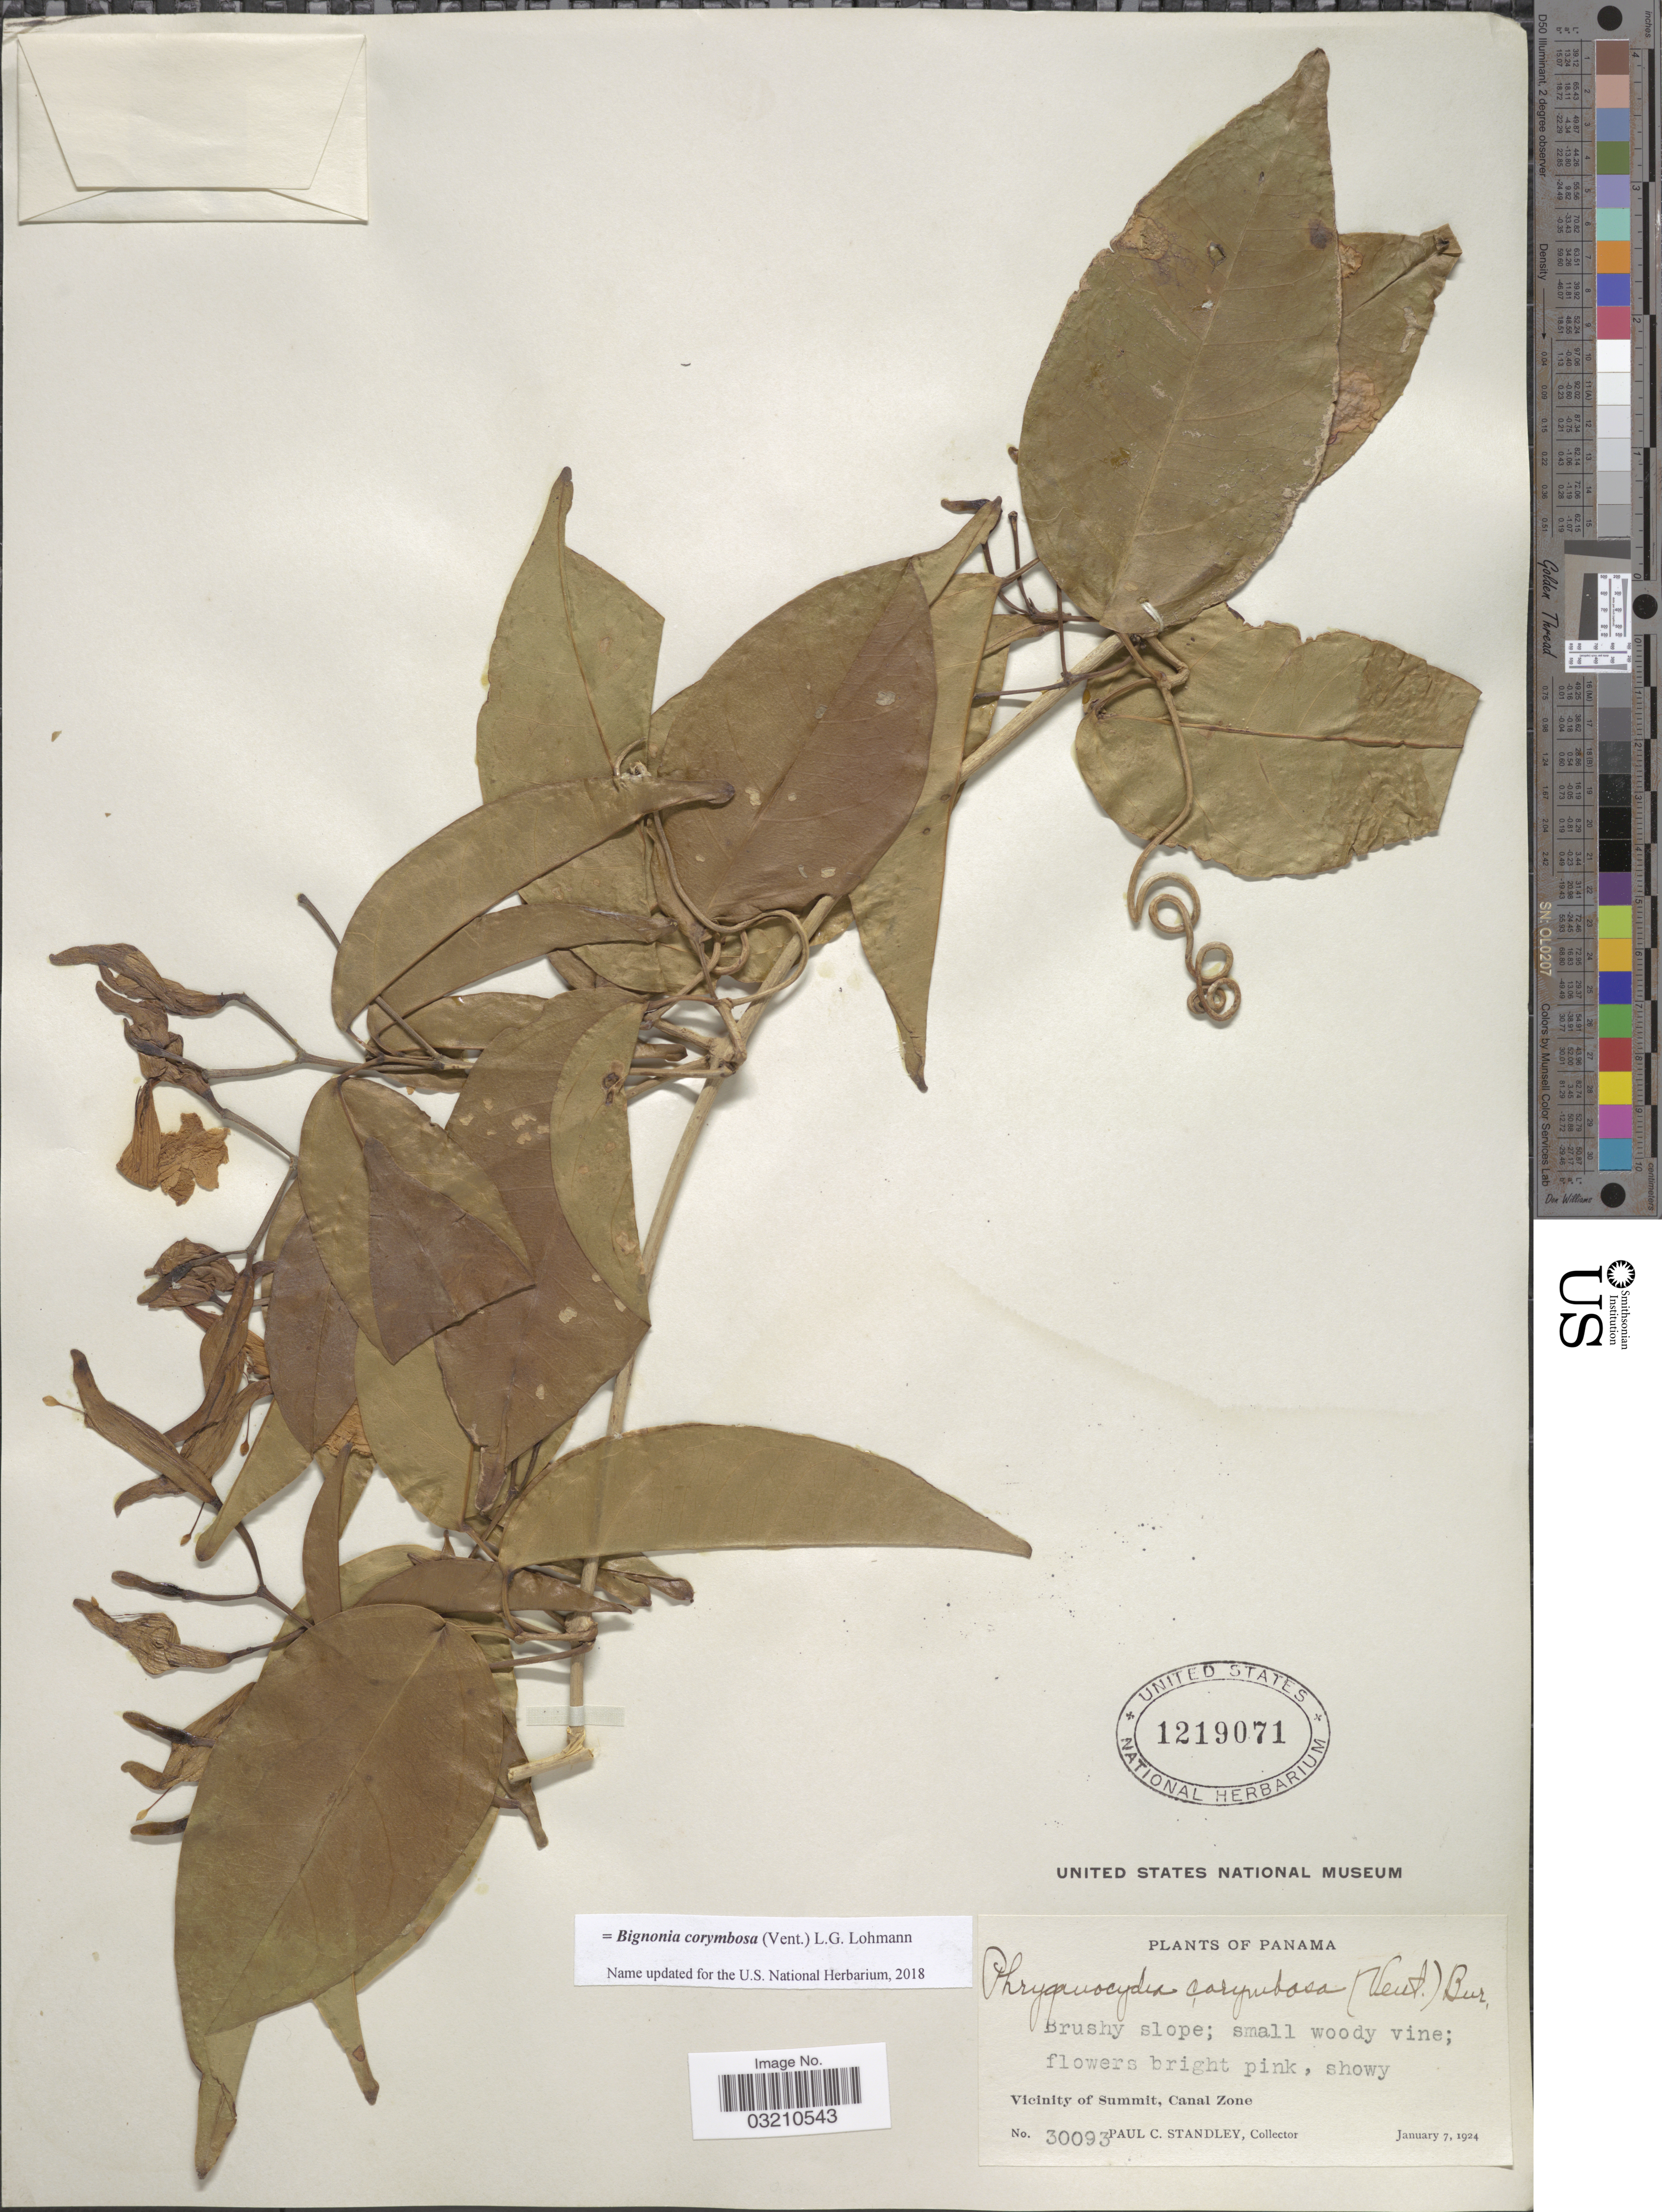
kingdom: Plantae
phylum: Tracheophyta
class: Magnoliopsida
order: Lamiales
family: Bignoniaceae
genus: Bignonia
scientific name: Bignonia corymbosa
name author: (Vent.) L.G. Lohmann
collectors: P. C. Standley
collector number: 30093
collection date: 1924-01-07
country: Panama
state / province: Colón / Panamá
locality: Vicinity of Summit, Canal Zone.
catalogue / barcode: US 1219071